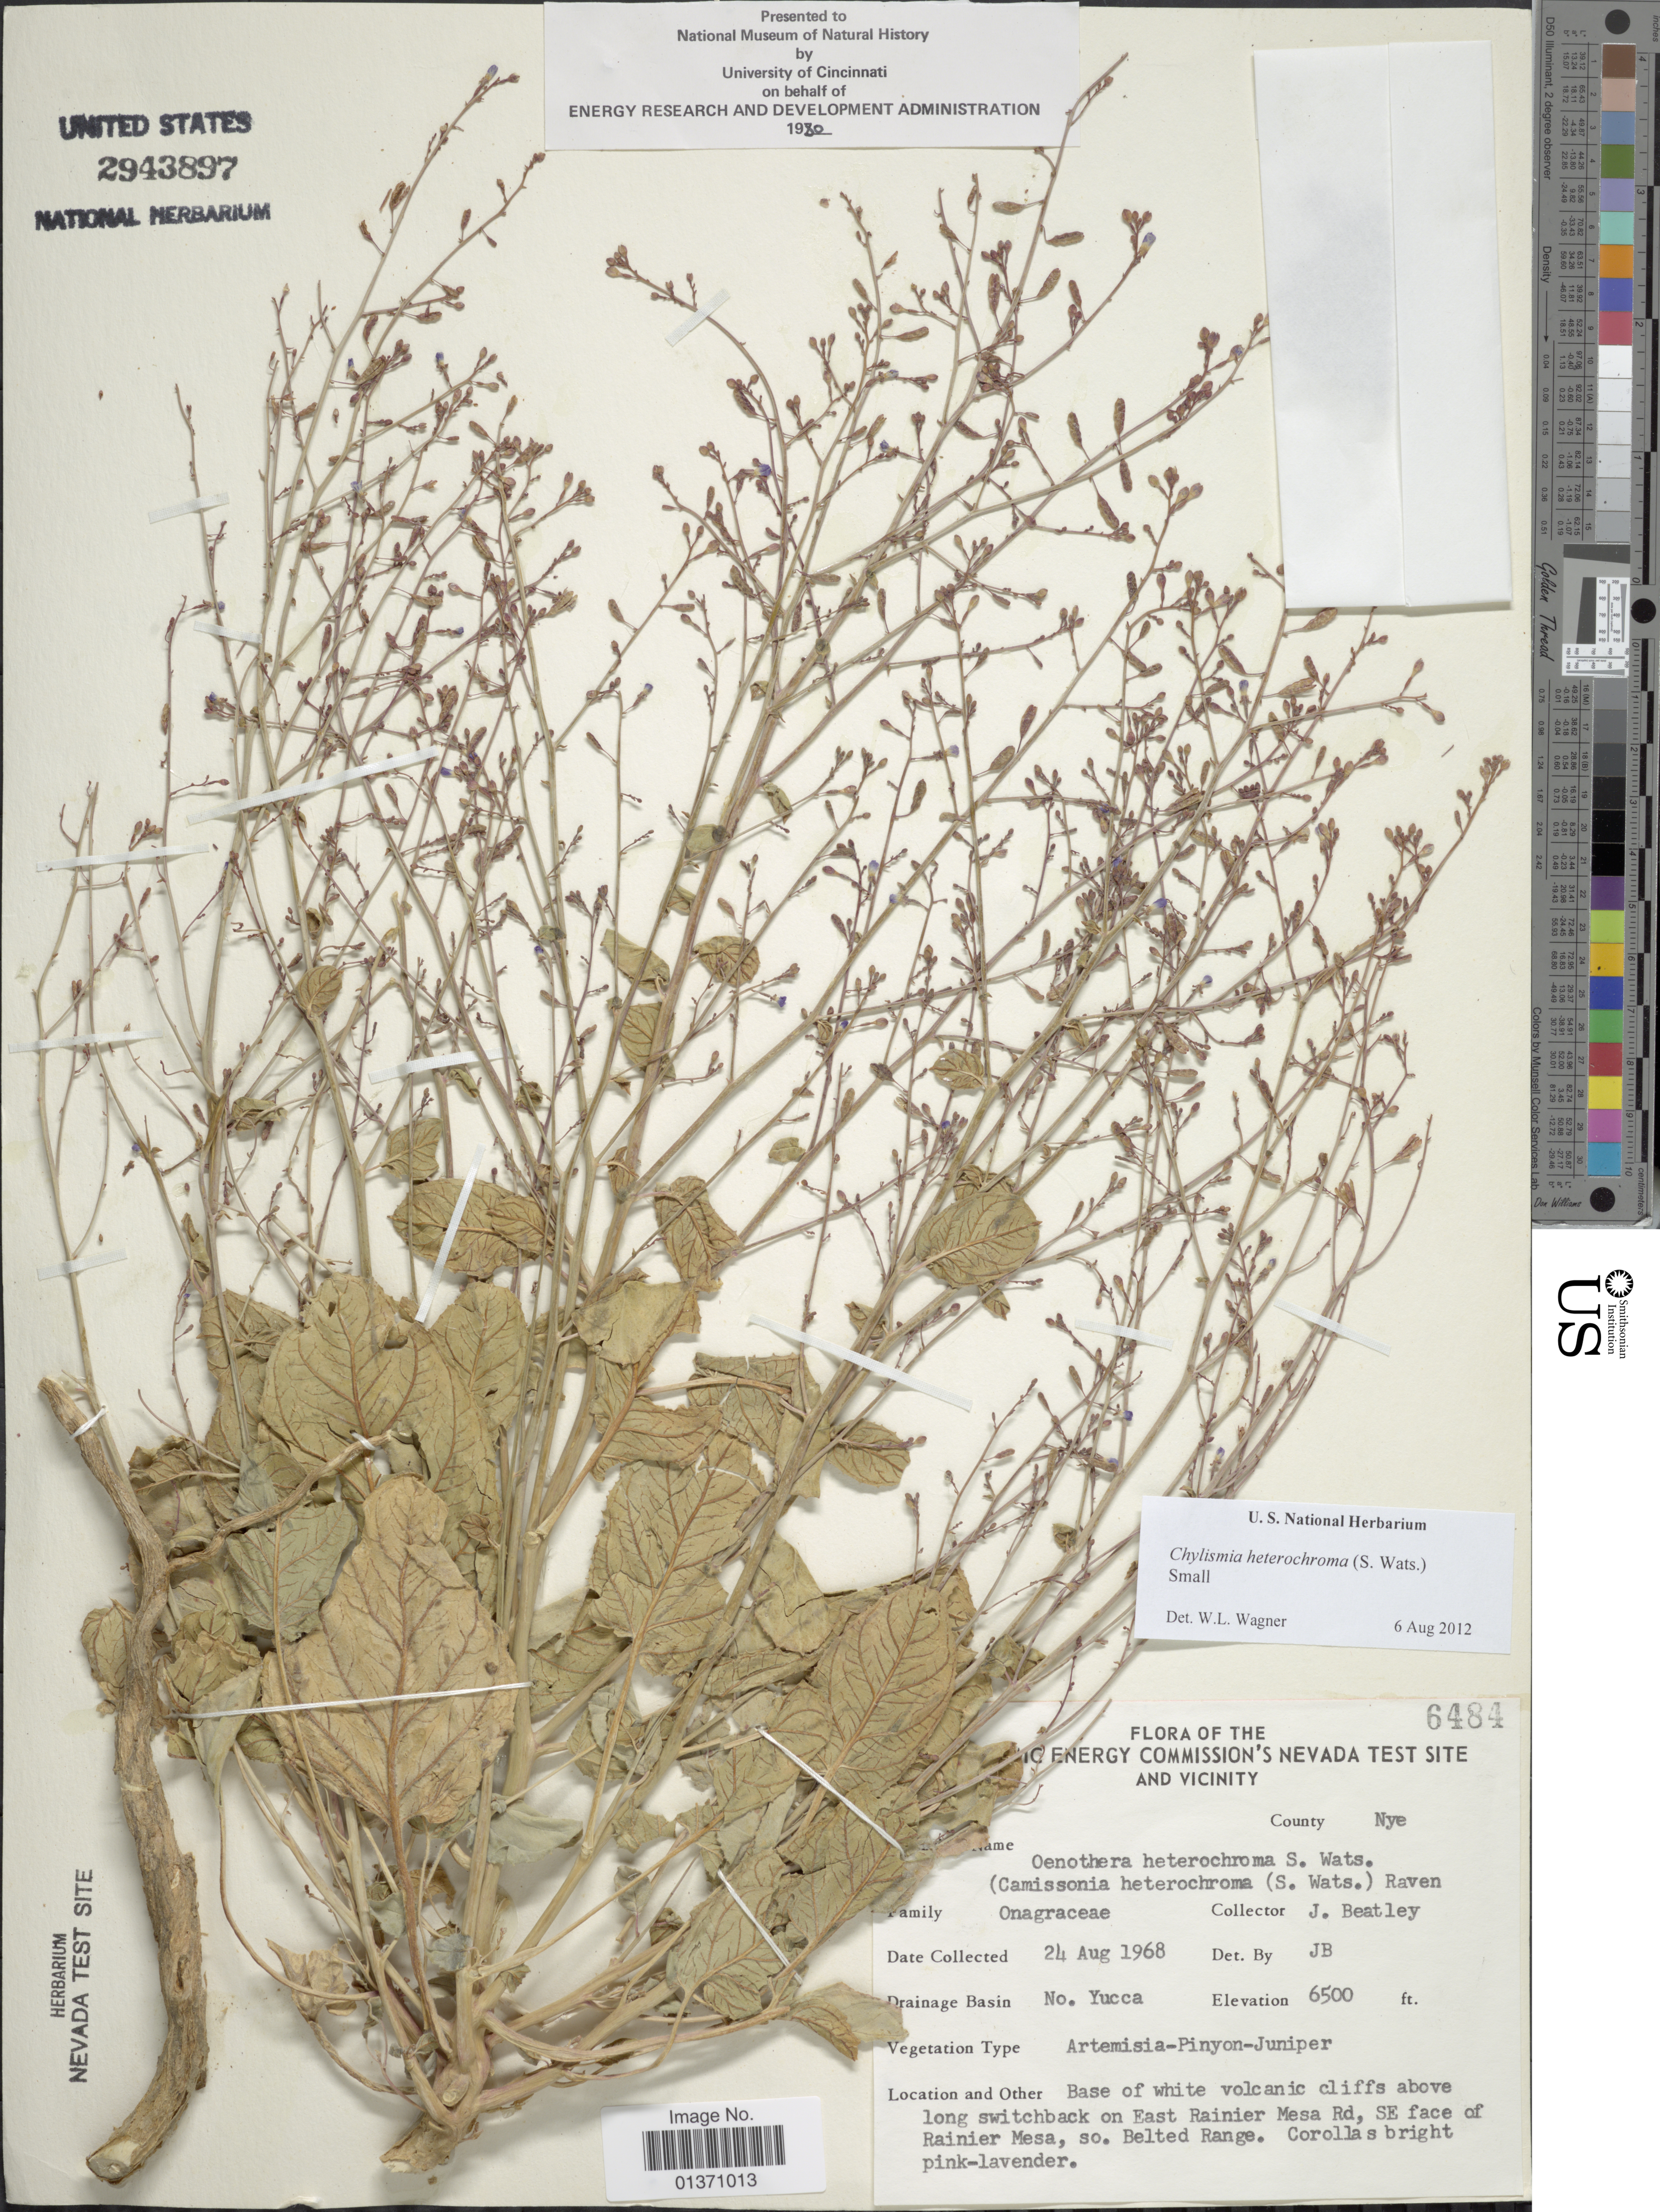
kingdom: Plantae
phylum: Tracheophyta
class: Magnoliopsida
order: Myrtales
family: Onagraceae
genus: Chylismia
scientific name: Chylismia heterochroma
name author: (S. Watson) Small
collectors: J. C. Beatley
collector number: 6484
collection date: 1968-08-24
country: United States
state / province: Nevada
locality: U. S. Atomic Energy Commission's Nevada Test Site and Vicinity, No. Yucca, base of white volcanic cliffs above long switchback on East Rainier Mesa Rd, SE face of Rainier Mesa, so. Belted Range, County Nye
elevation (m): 1981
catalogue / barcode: US 2943897